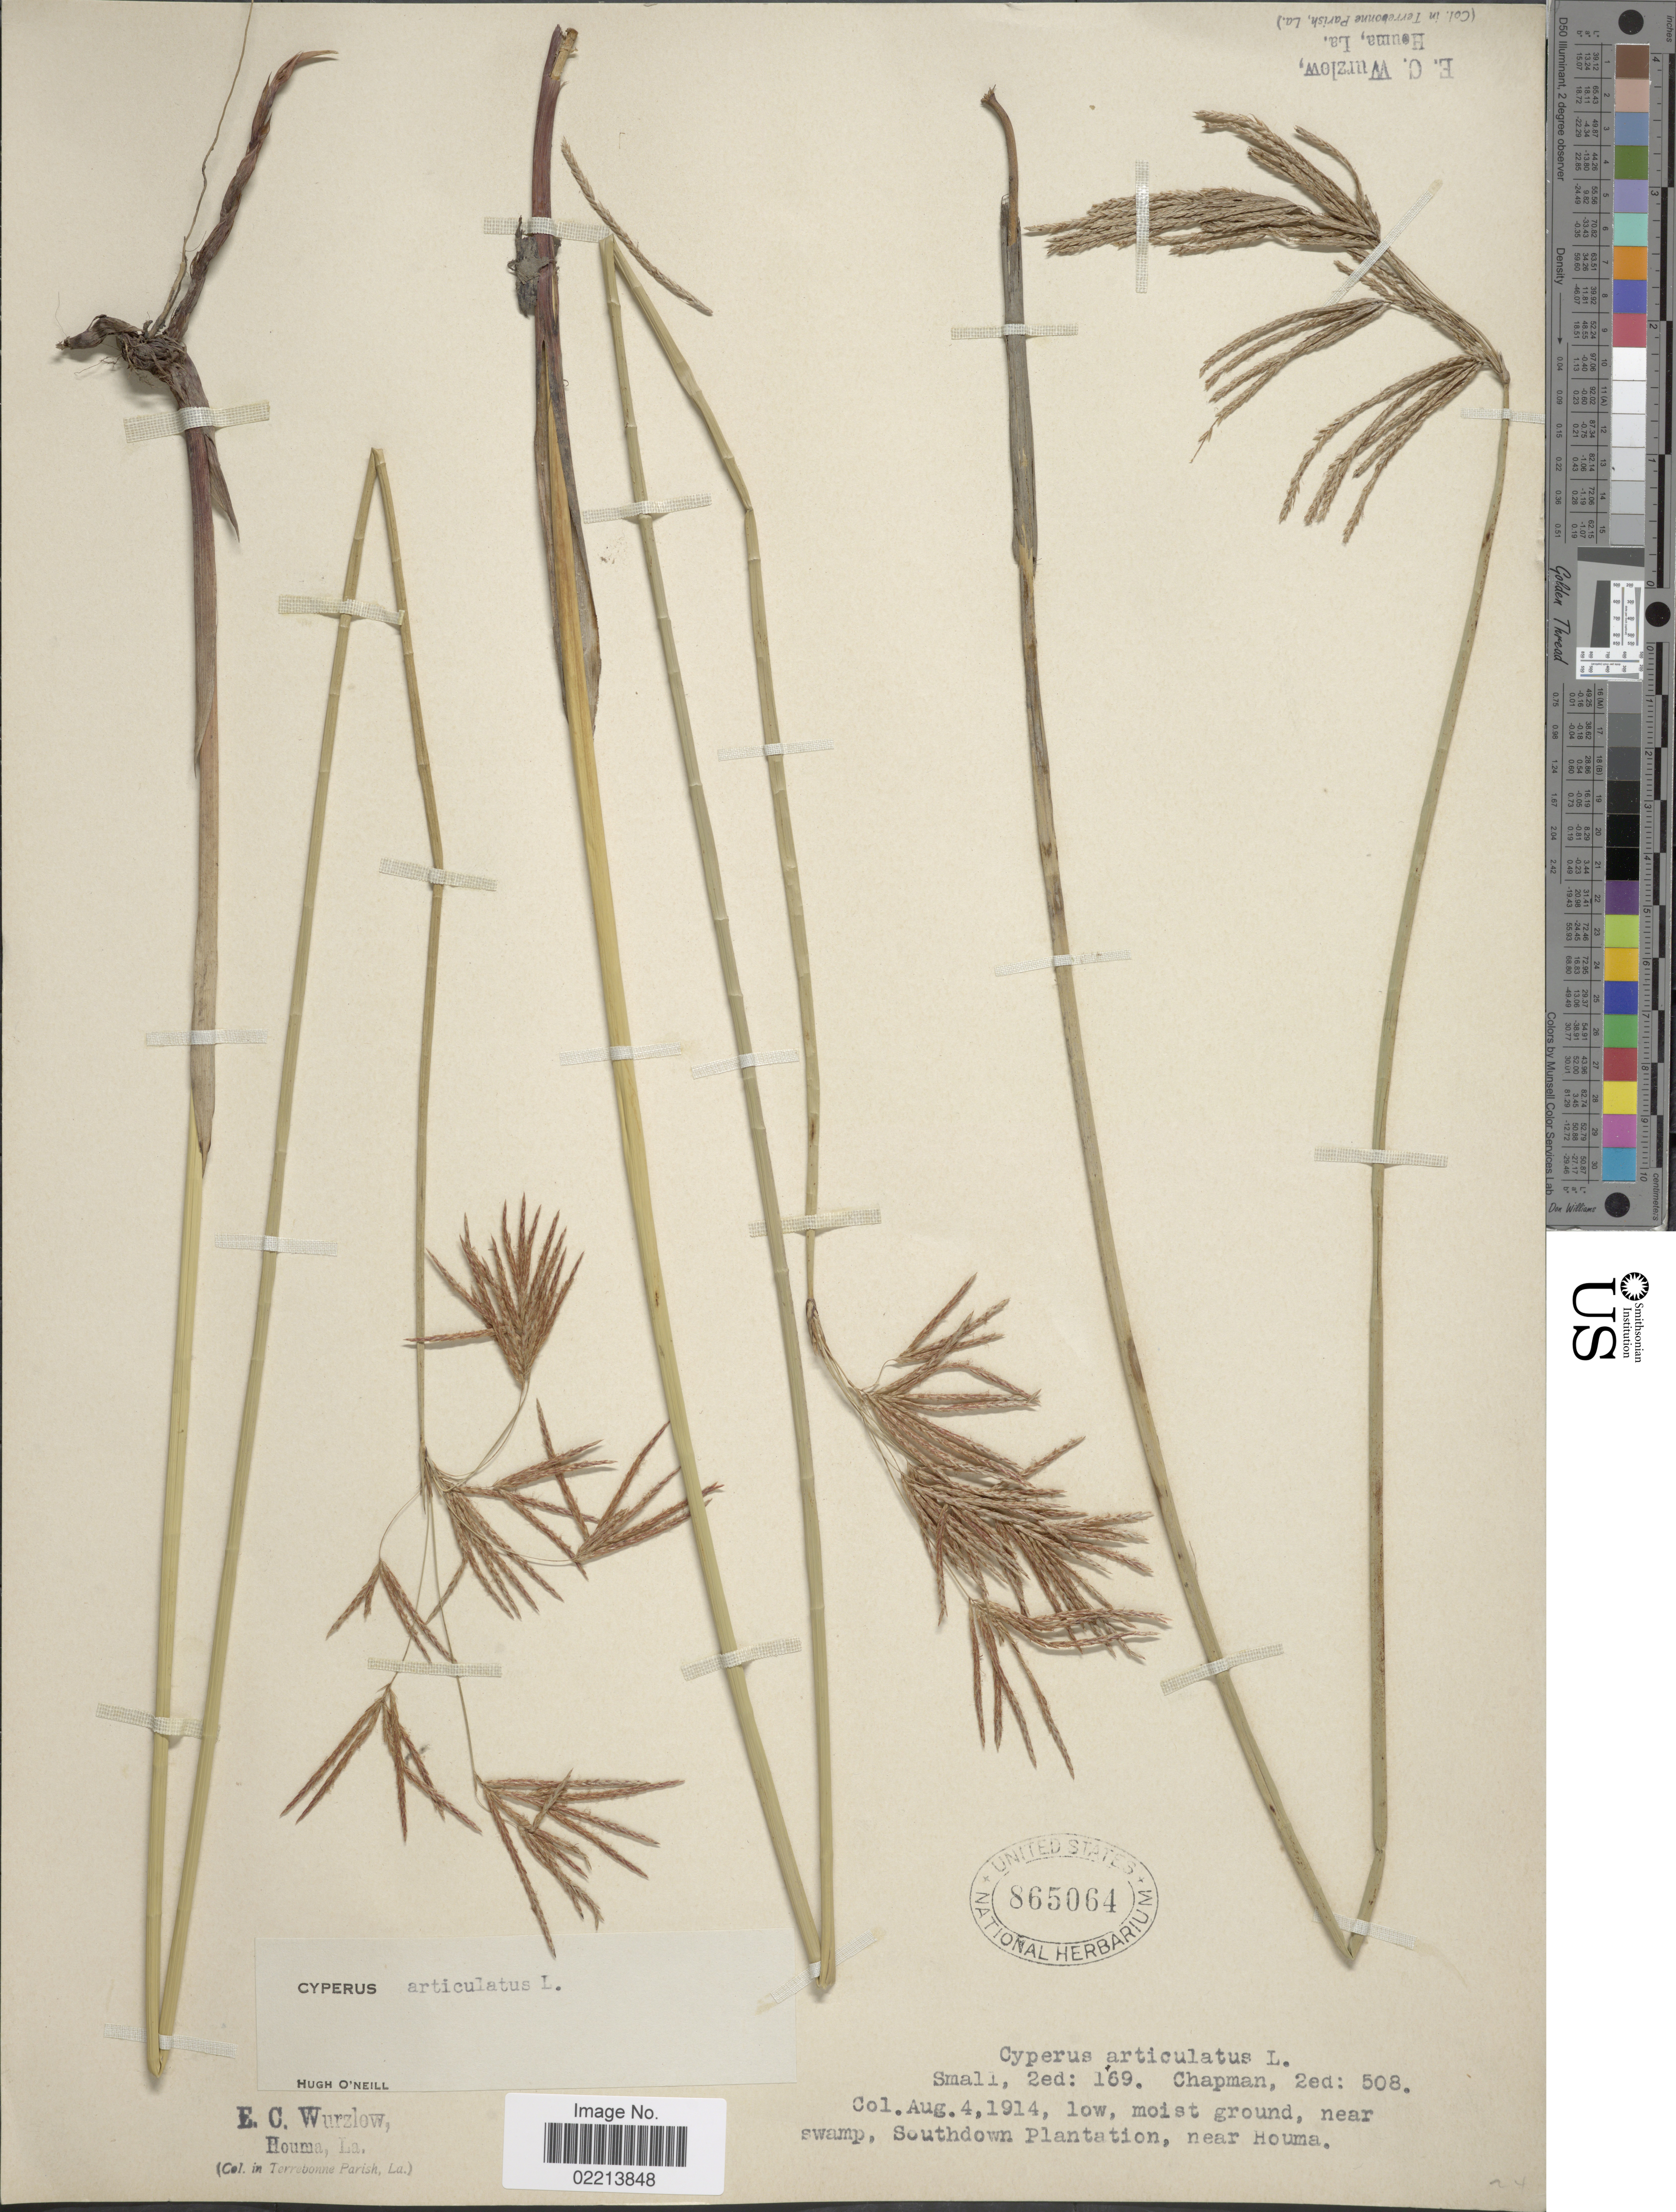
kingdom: Plantae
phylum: Tracheophyta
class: Liliopsida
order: Poales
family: Cyperaceae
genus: Cyperus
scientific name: Cyperus articulatus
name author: L.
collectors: E. Wurzlow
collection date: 1914-08-04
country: United States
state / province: Louisiana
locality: Low, moist ground, near swamp, Southdown Plantation, near Houma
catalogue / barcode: US 865064